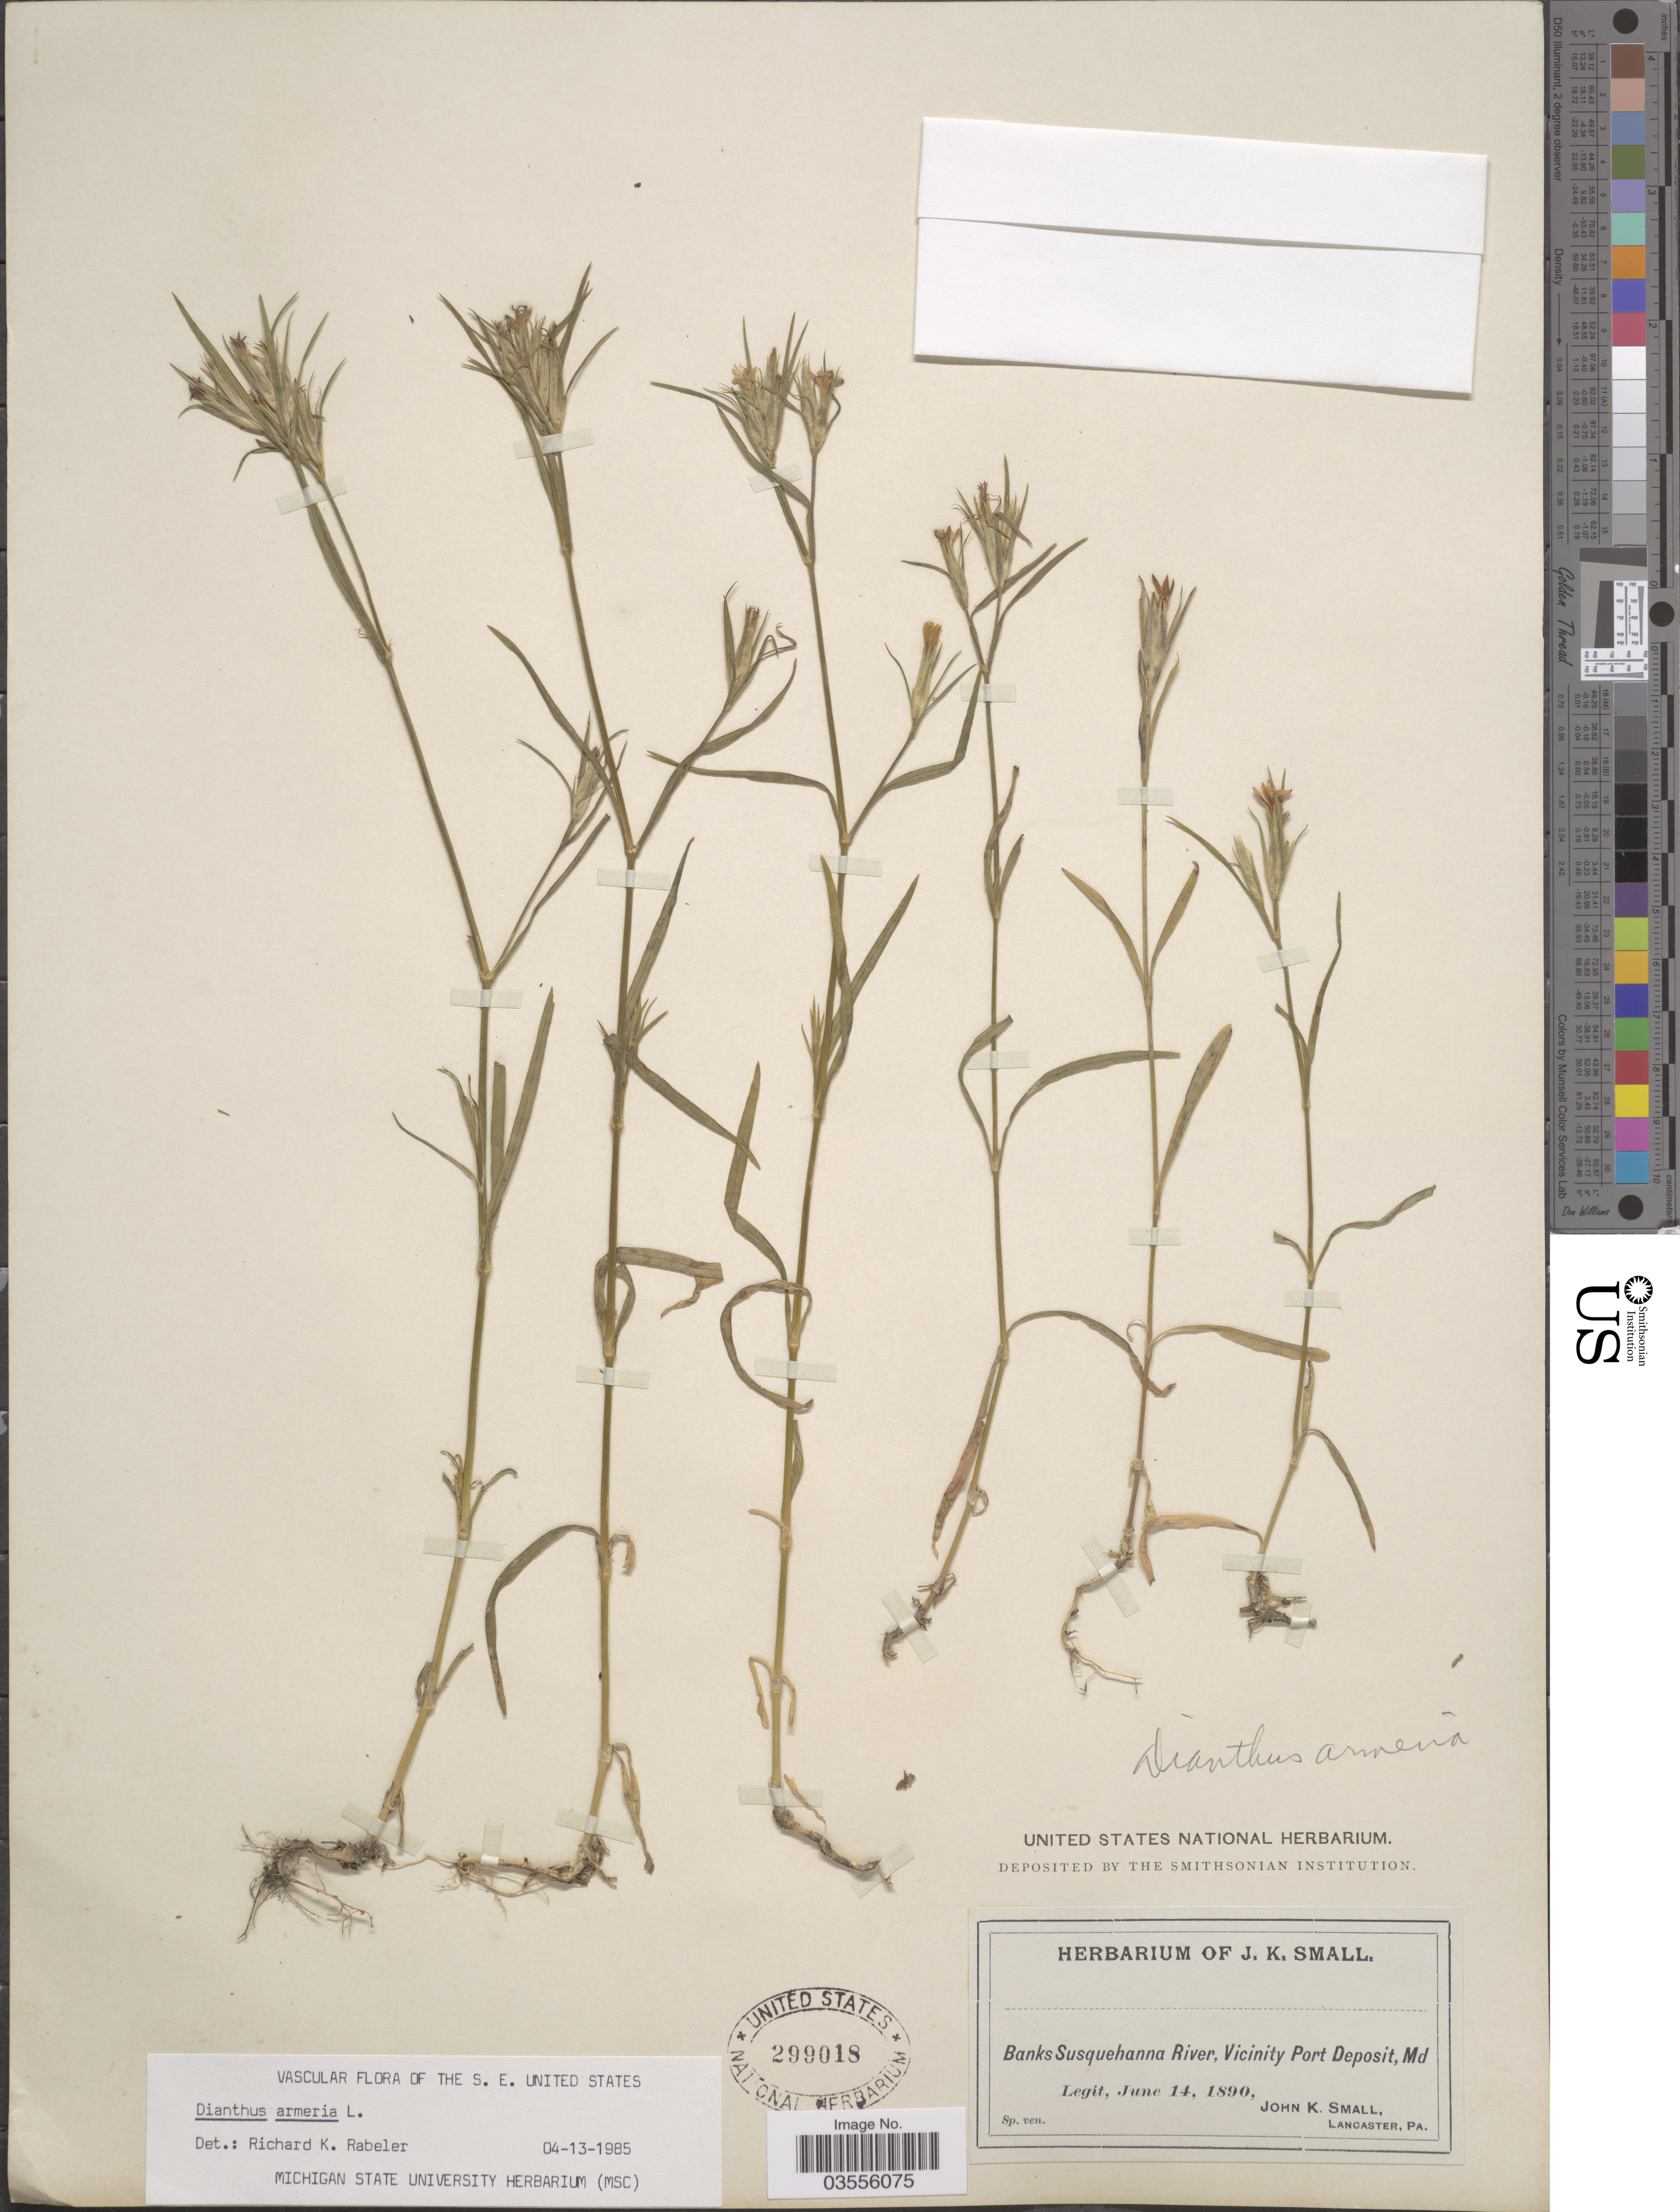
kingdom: Plantae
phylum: Tracheophyta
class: Magnoliopsida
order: Caryophyllales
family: Caryophyllaceae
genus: Dianthus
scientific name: Dianthus armeria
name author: L.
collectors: J. K. Small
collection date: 1890-06-14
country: United States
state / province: Maryland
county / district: Cecil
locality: Banks Susquehanna River, Vicinity of Port Deposit.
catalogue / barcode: US 299018